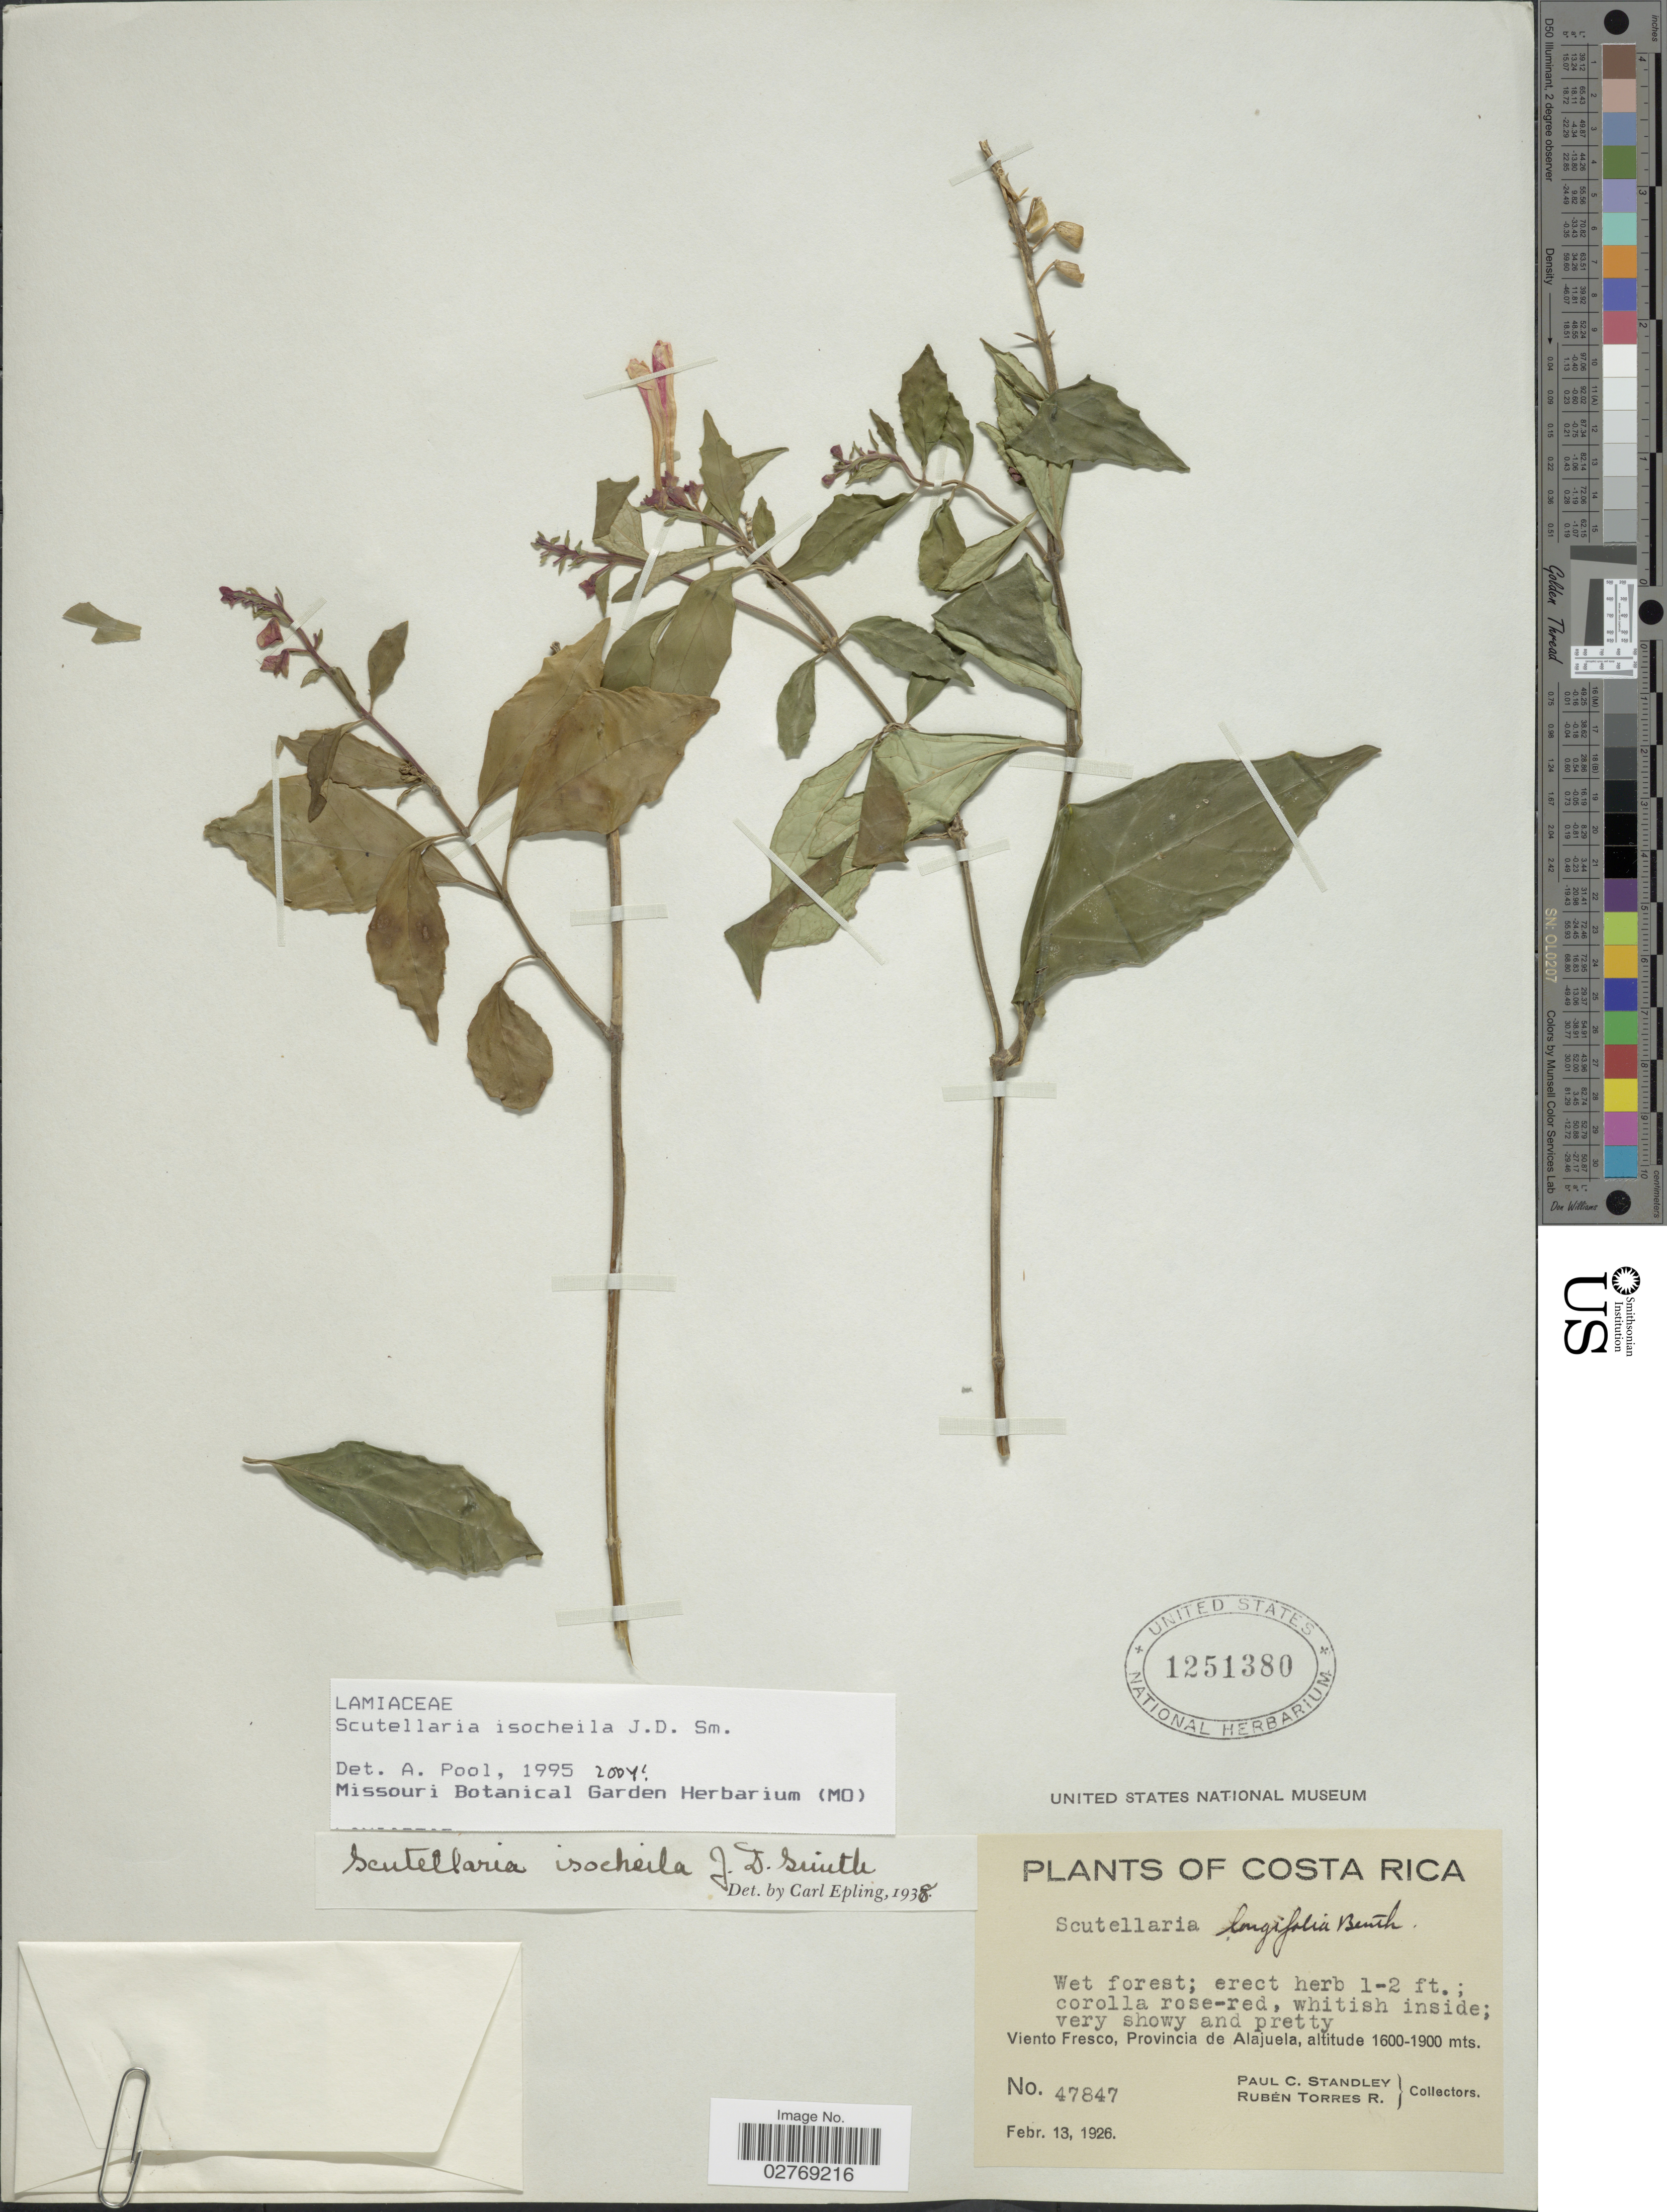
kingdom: Plantae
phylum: Tracheophyta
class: Magnoliopsida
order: Lamiales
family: Lamiaceae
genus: Scutellaria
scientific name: Scutellaria isocheila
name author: Donn. Sm.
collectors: P. C. Standley & R. Torres Rojas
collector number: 47847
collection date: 1926-02-13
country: Costa Rica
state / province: Alajuela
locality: Viento Fresco.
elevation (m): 1600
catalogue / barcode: US 1251380